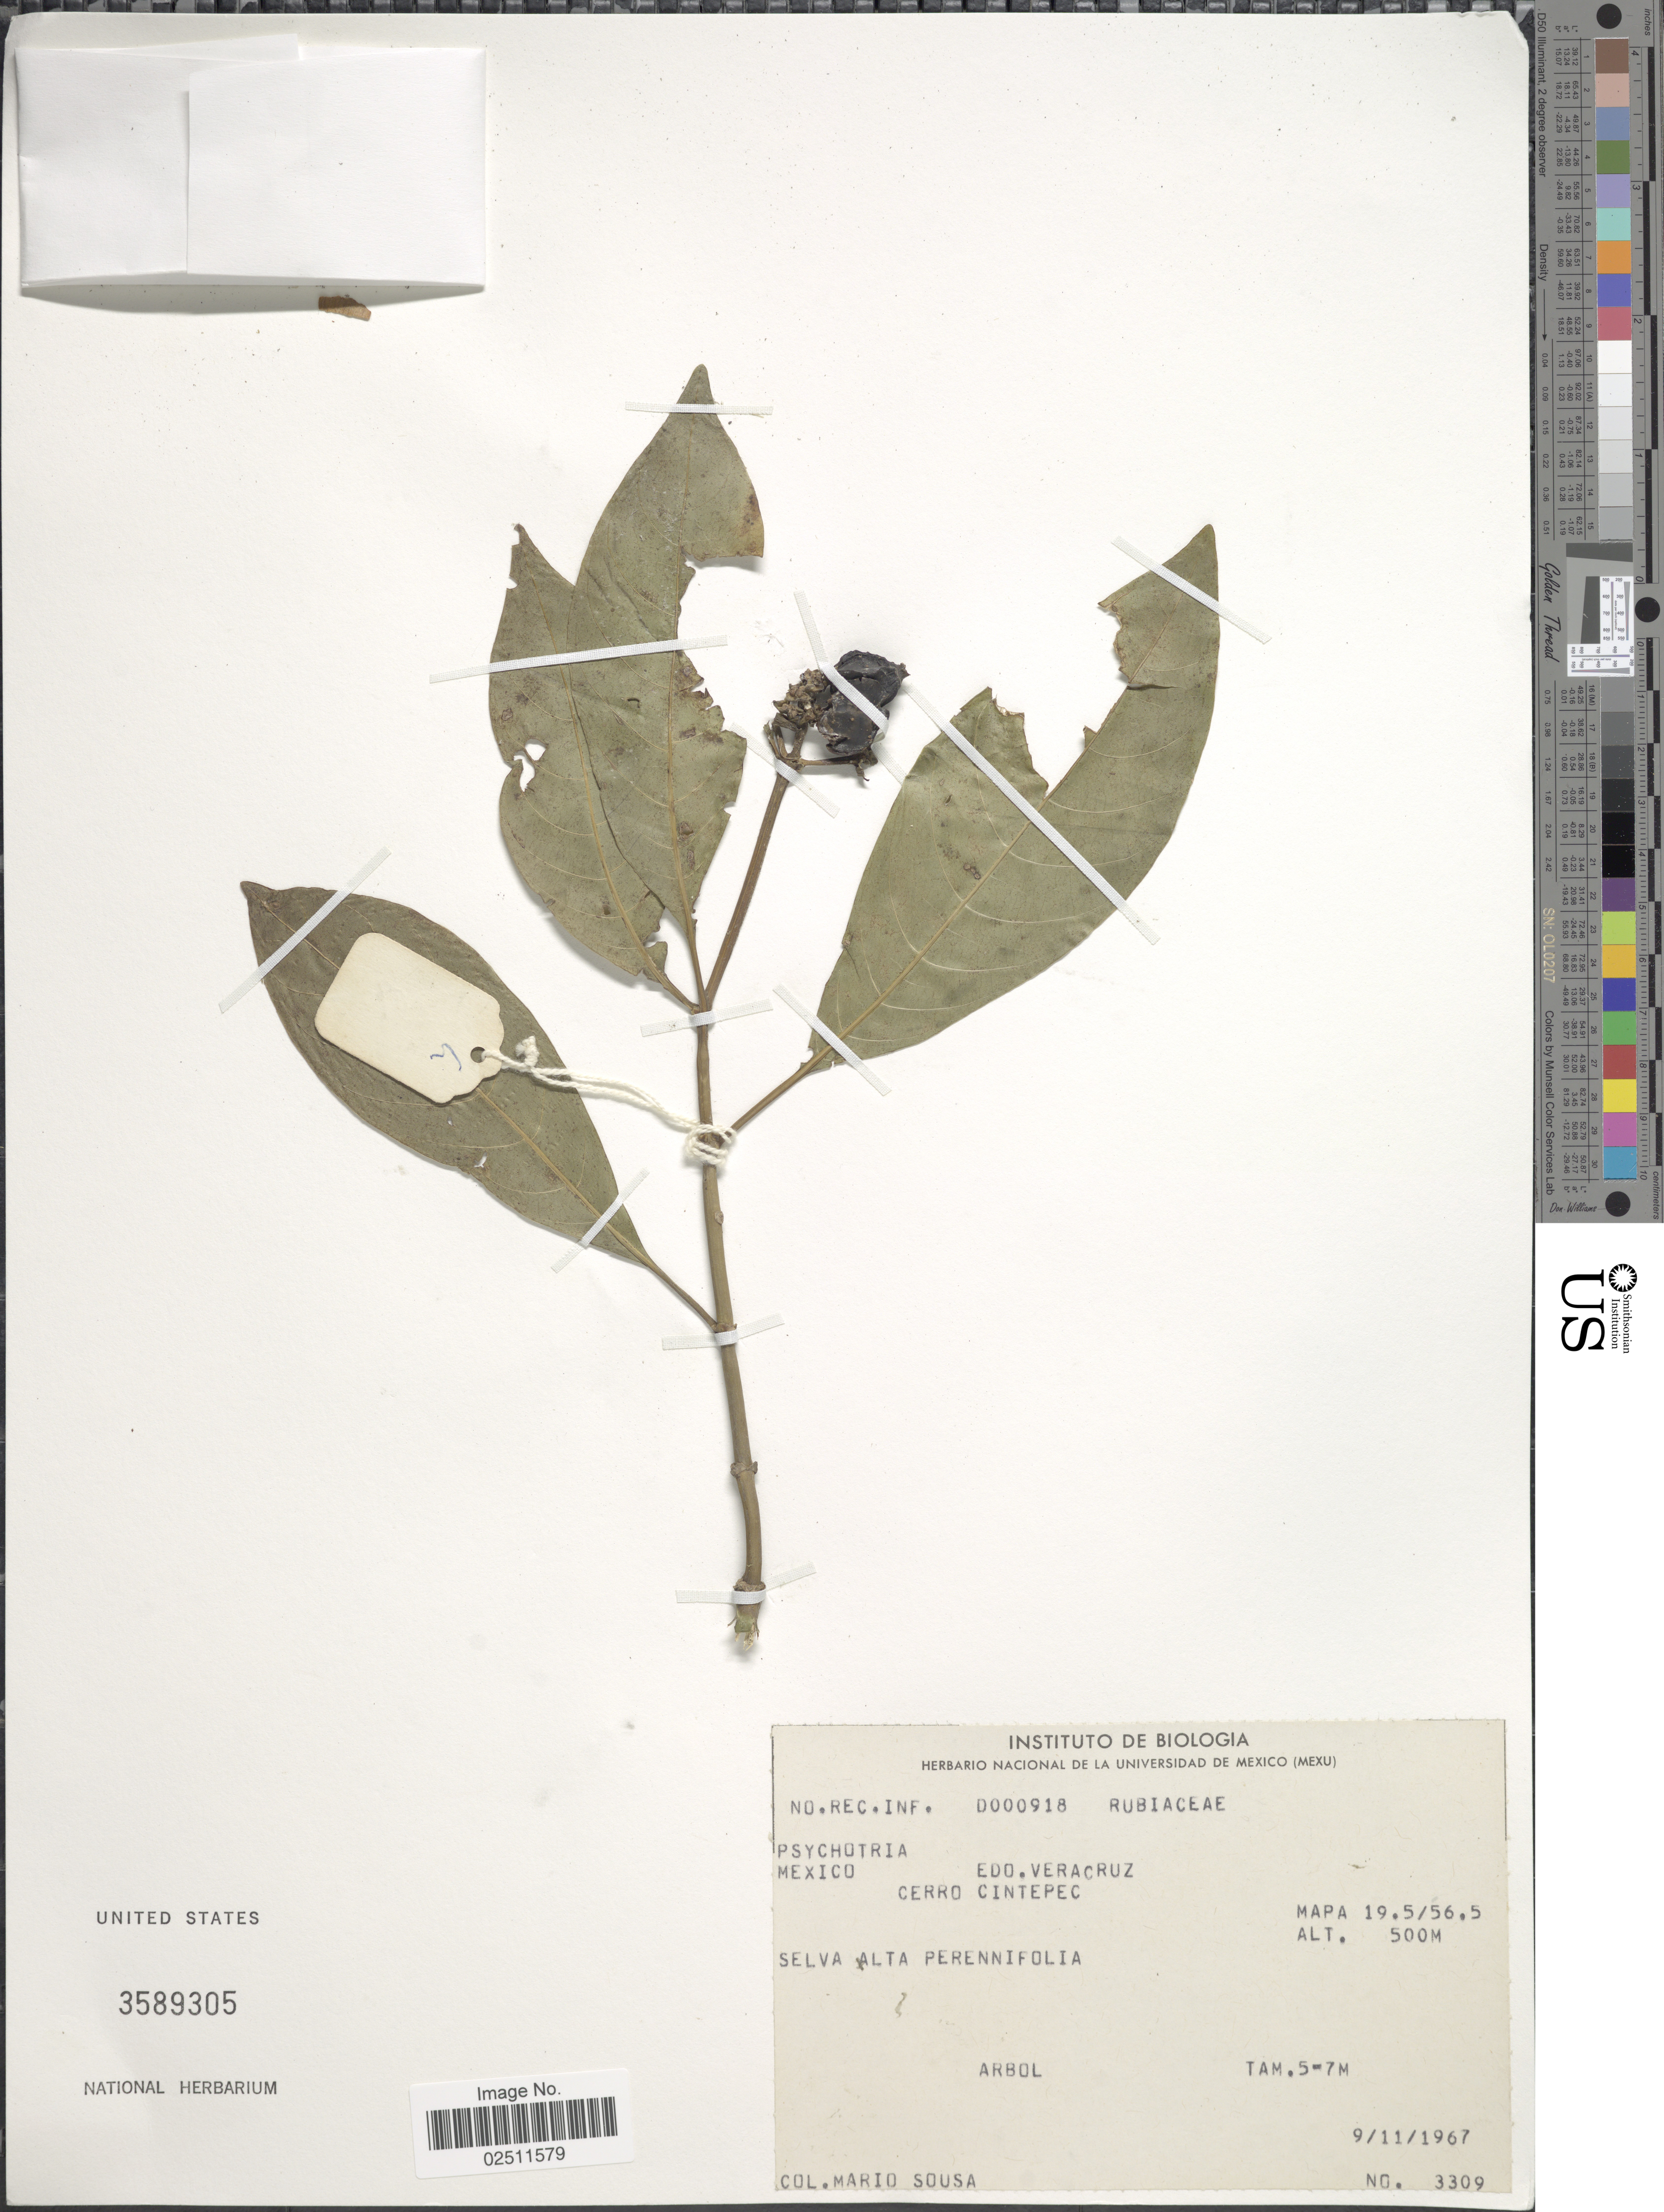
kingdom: Plantae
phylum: Tracheophyta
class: Magnoliopsida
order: Gentianales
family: Rubiaceae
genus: Psychotria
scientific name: Psychotria sp.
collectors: M. Sousa S.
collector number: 3309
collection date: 1967-11-09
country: Mexico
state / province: Veracruz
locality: Edo. Veracruz. Cerro Cintepec.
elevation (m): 500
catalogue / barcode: US 3589305